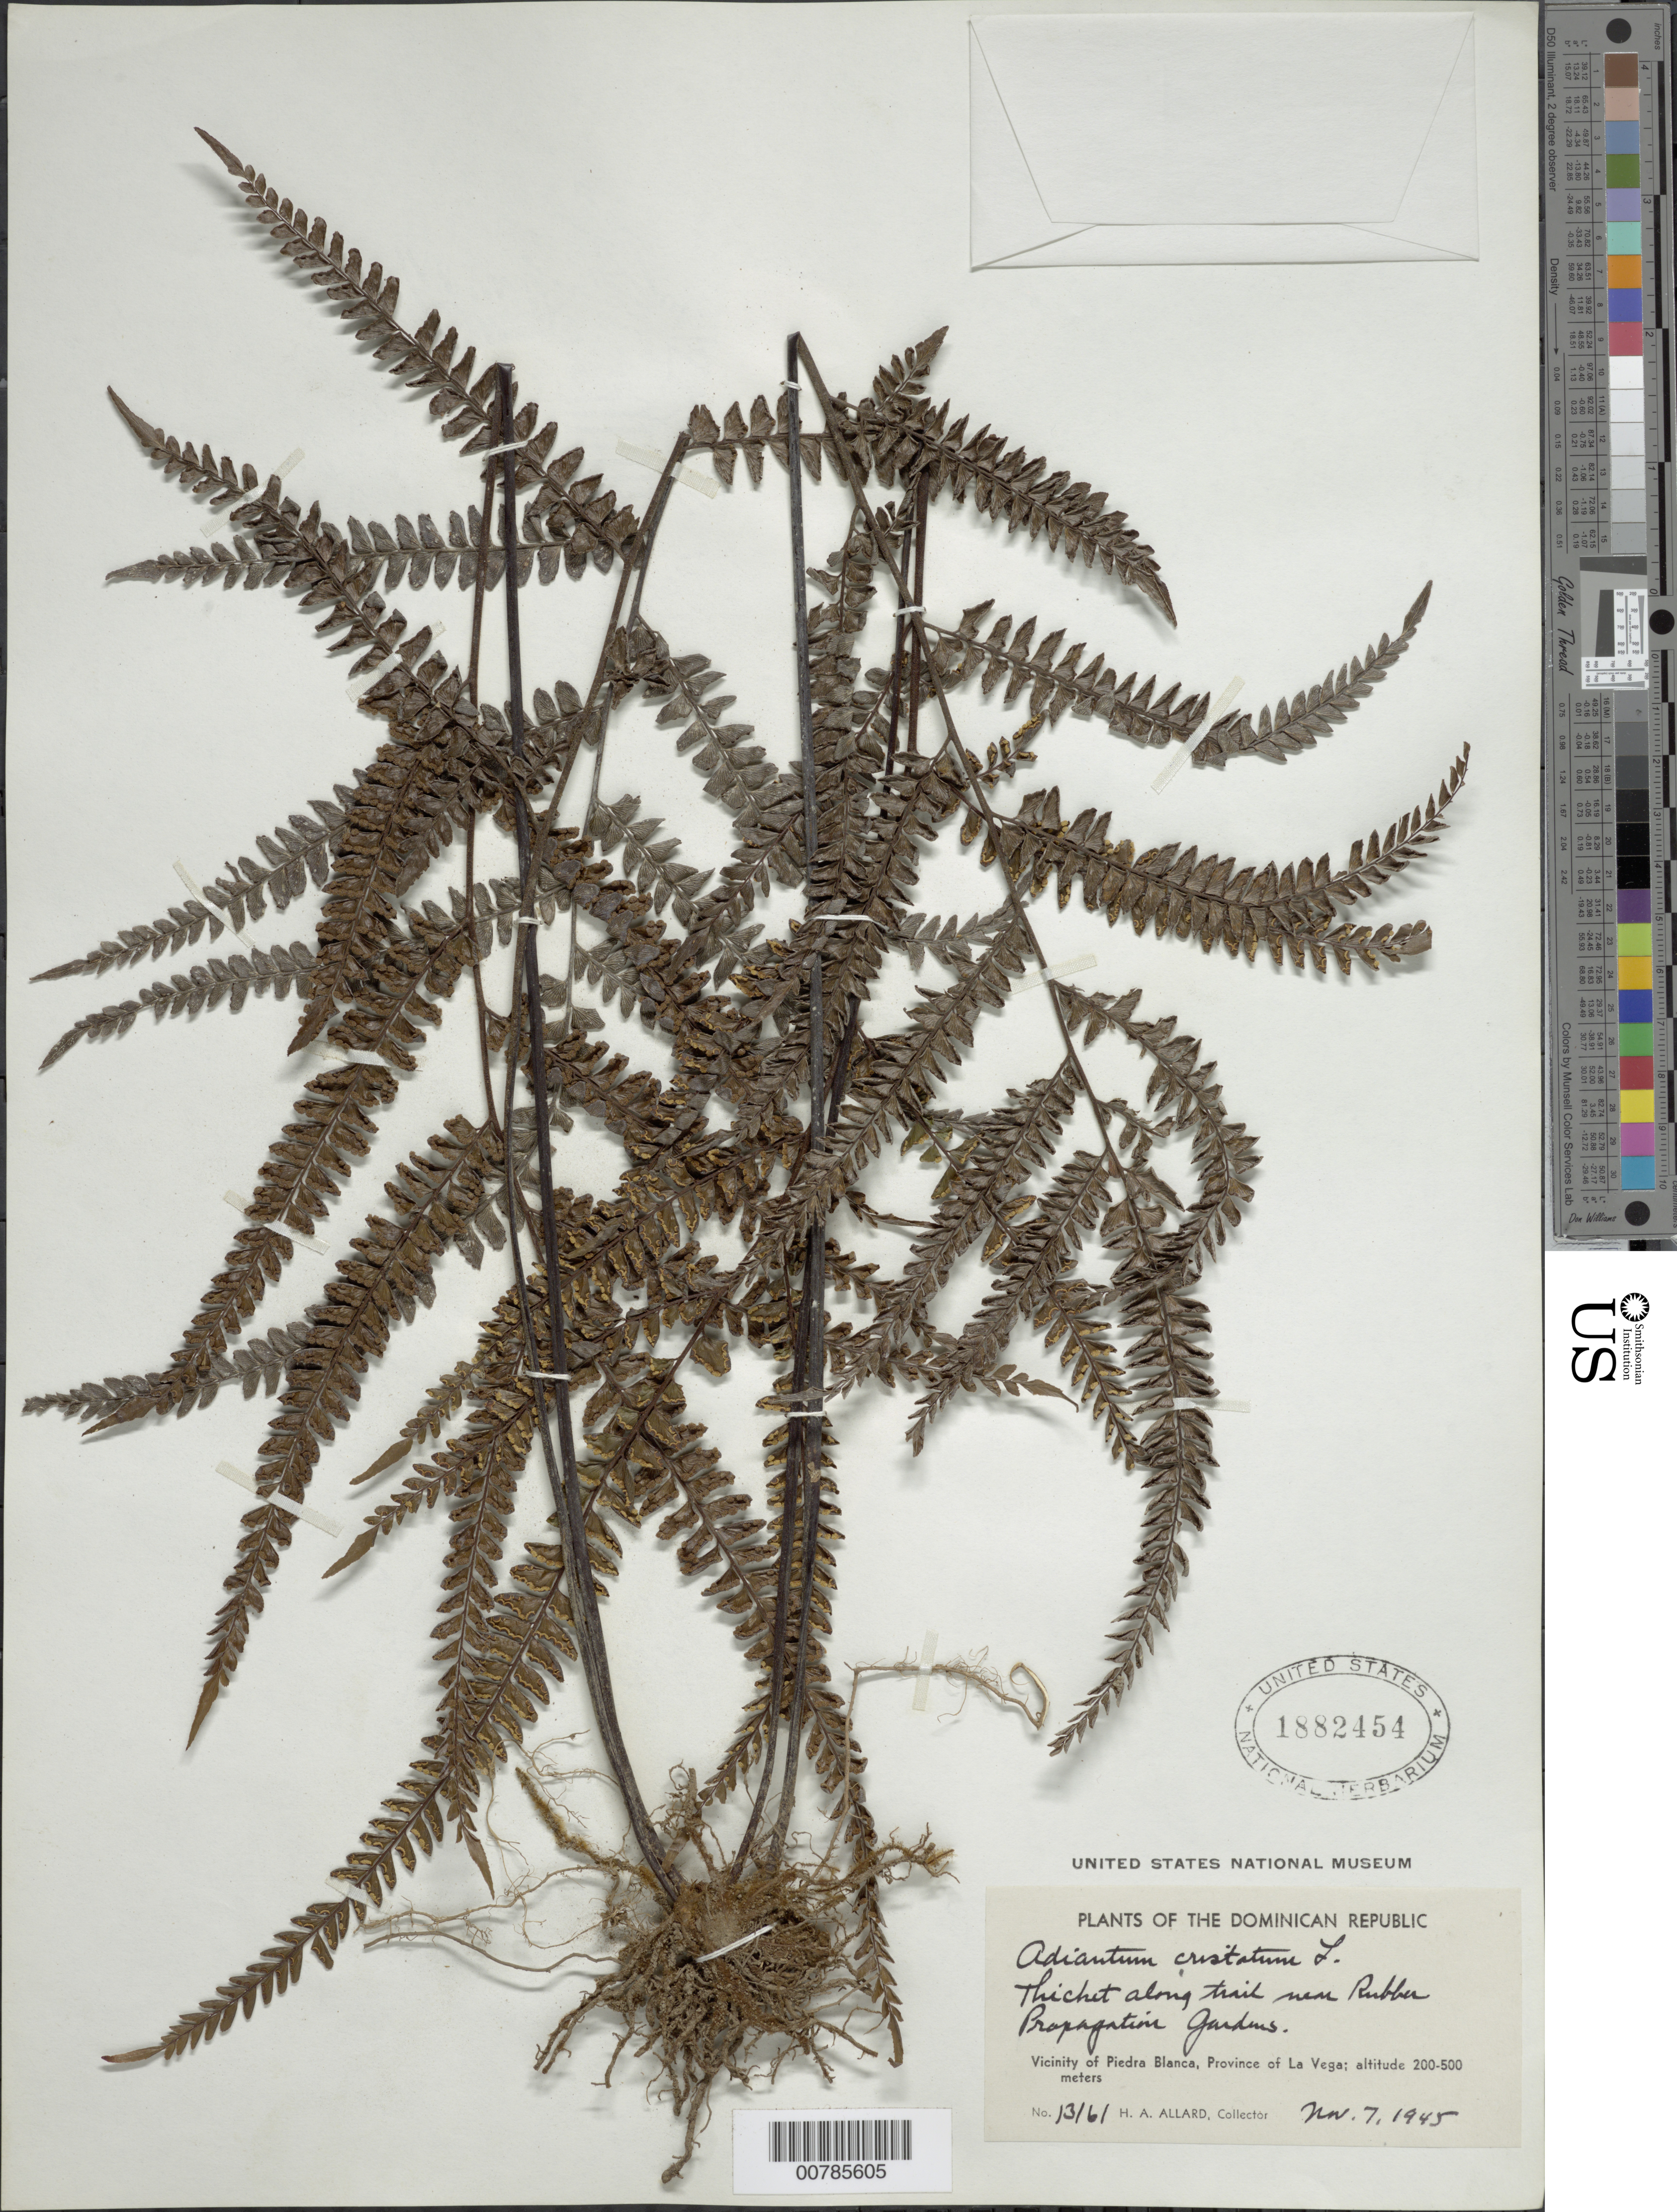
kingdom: Plantae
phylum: Tracheophyta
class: Polypodiopsida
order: Polypodiales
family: Pteridaceae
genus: Adiantum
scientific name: Adiantum pyramidale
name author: (L.) Willd.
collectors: H. A. Allard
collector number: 13161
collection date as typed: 07 Nov 1945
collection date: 1945-11-07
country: Dominican Republic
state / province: La Vega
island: Hispaniola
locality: Piedra Blanca, vicinity; near Rubber Propagation Gardens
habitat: Thicket along trail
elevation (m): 200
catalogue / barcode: US 1882454